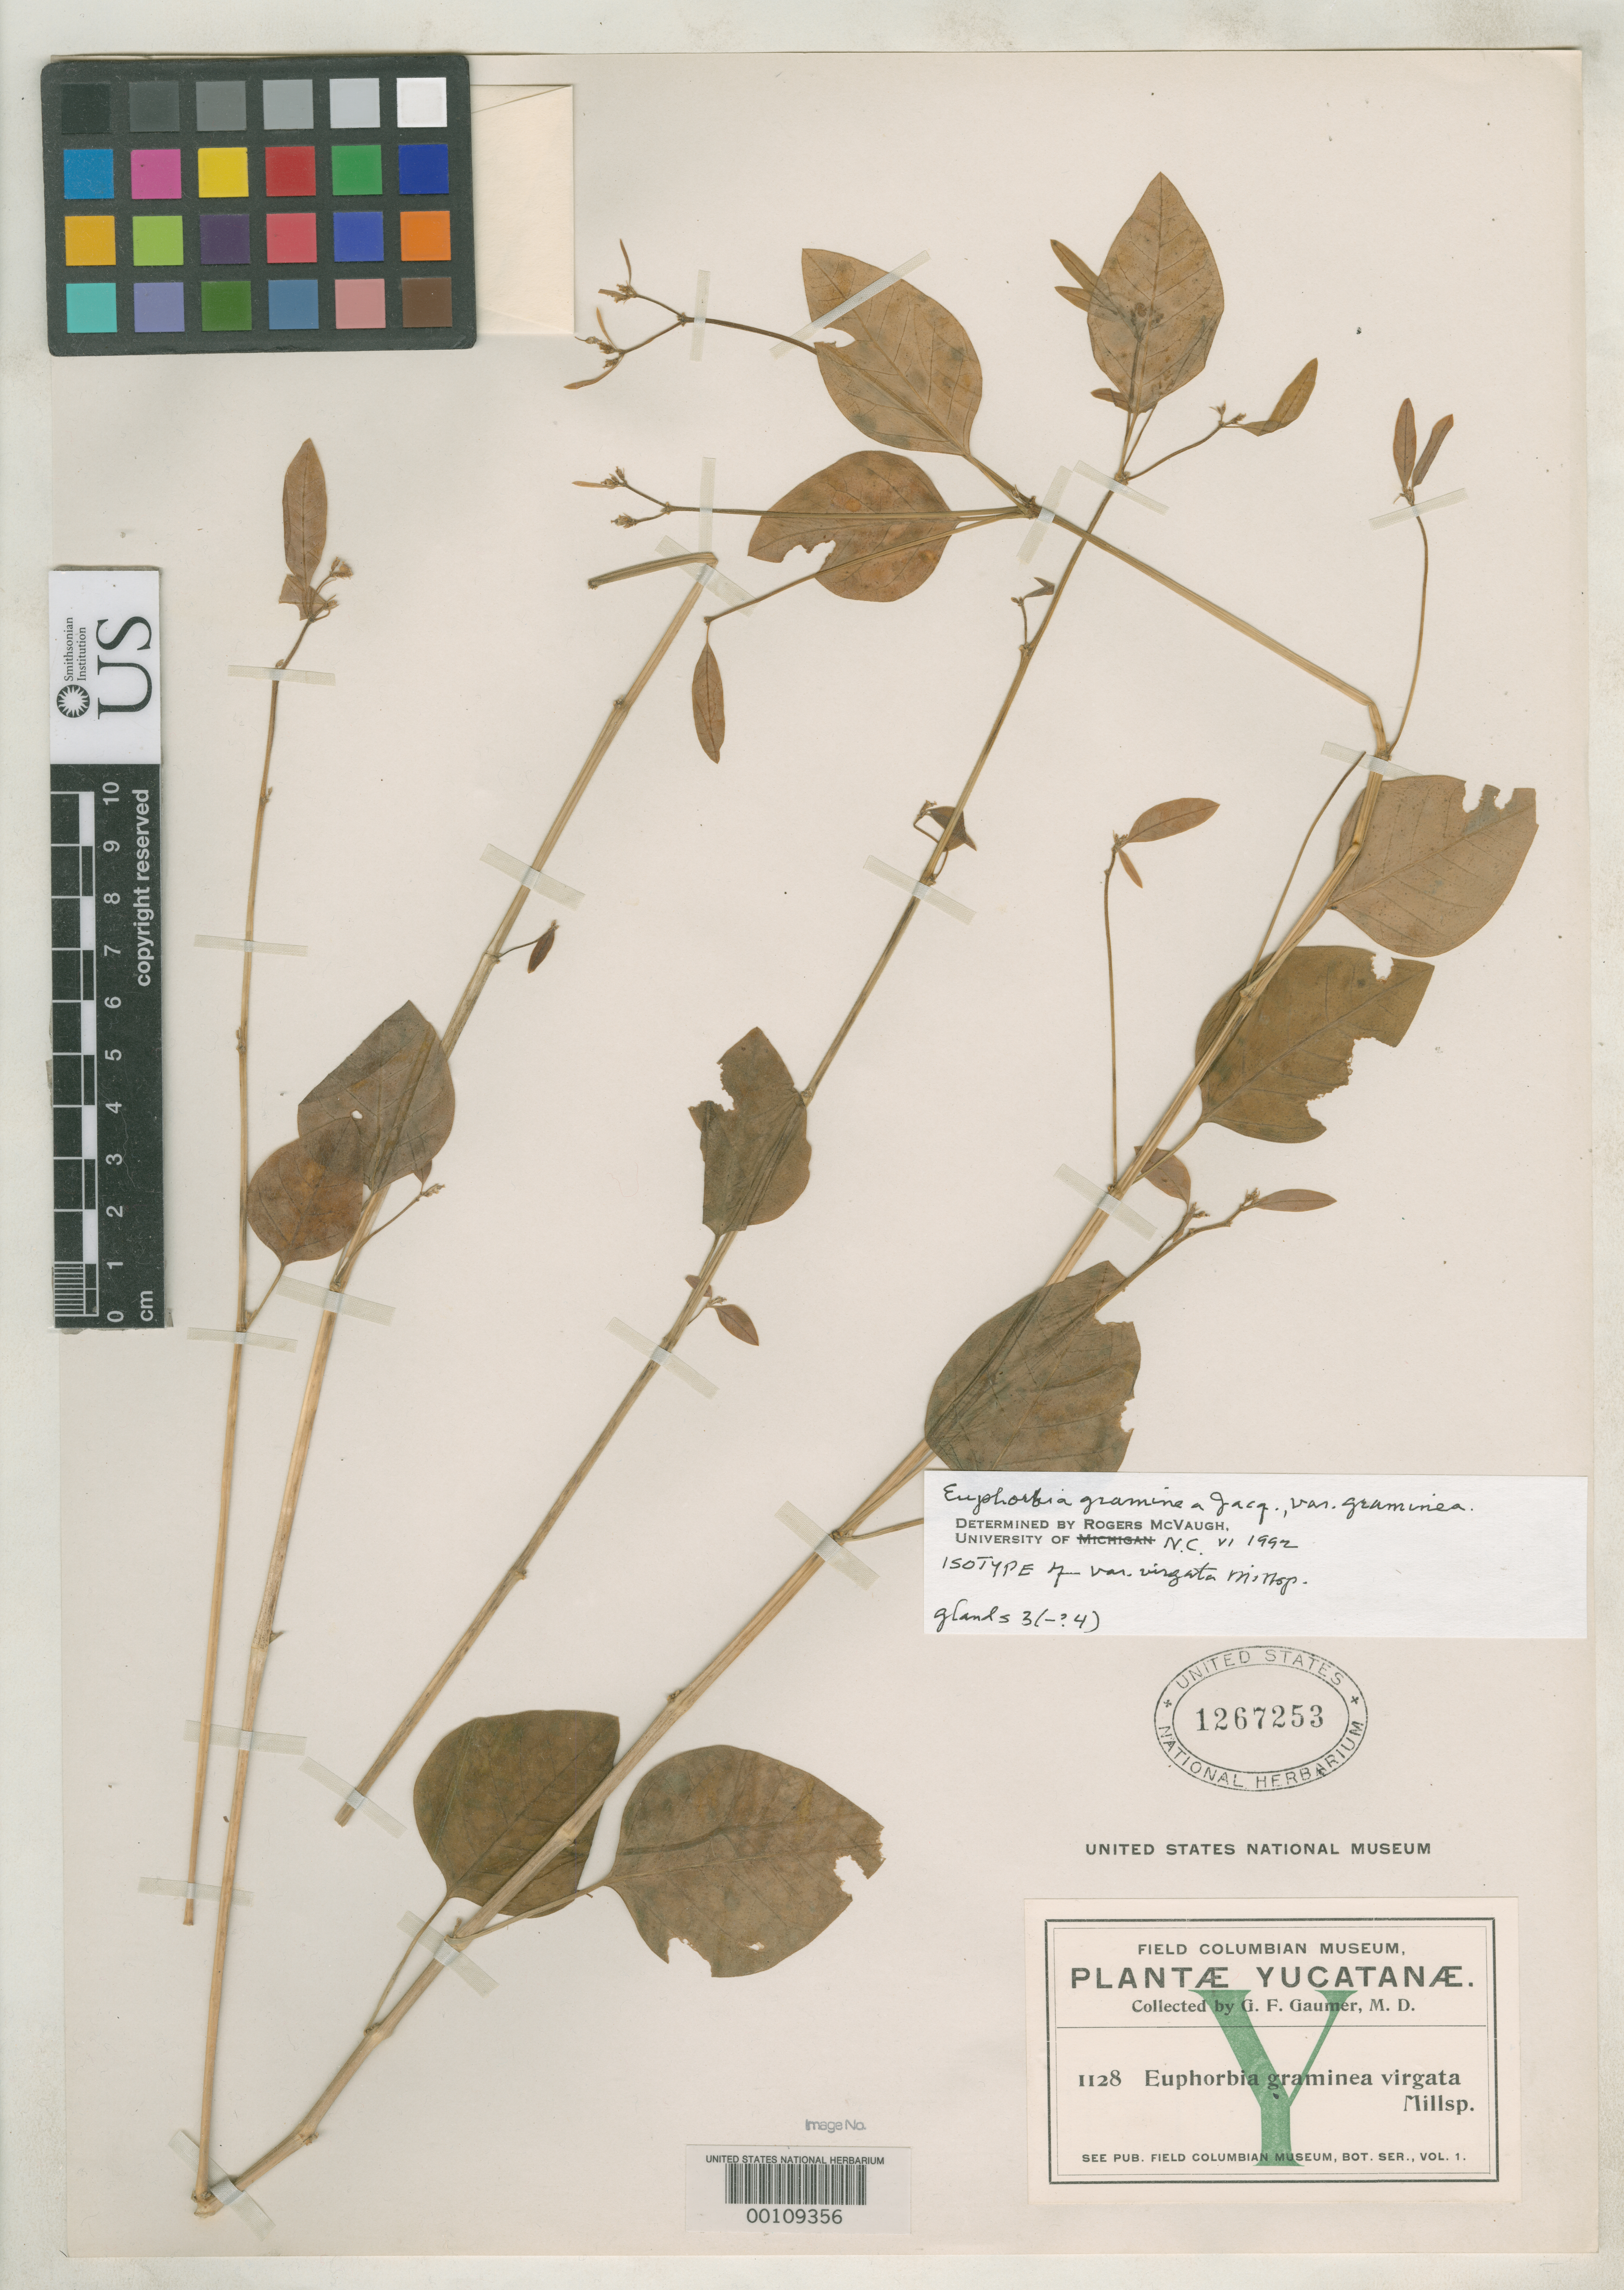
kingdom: Plantae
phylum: Tracheophyta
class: Magnoliopsida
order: Malpighiales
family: Euphorbiaceae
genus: Euphorbia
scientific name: Euphorbia graminea var. virgata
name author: Millsp.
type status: Isotype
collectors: G. F. Gaumer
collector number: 1128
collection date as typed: Sep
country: Mexico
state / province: Yucatán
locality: Near Tekax.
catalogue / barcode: US 1267253